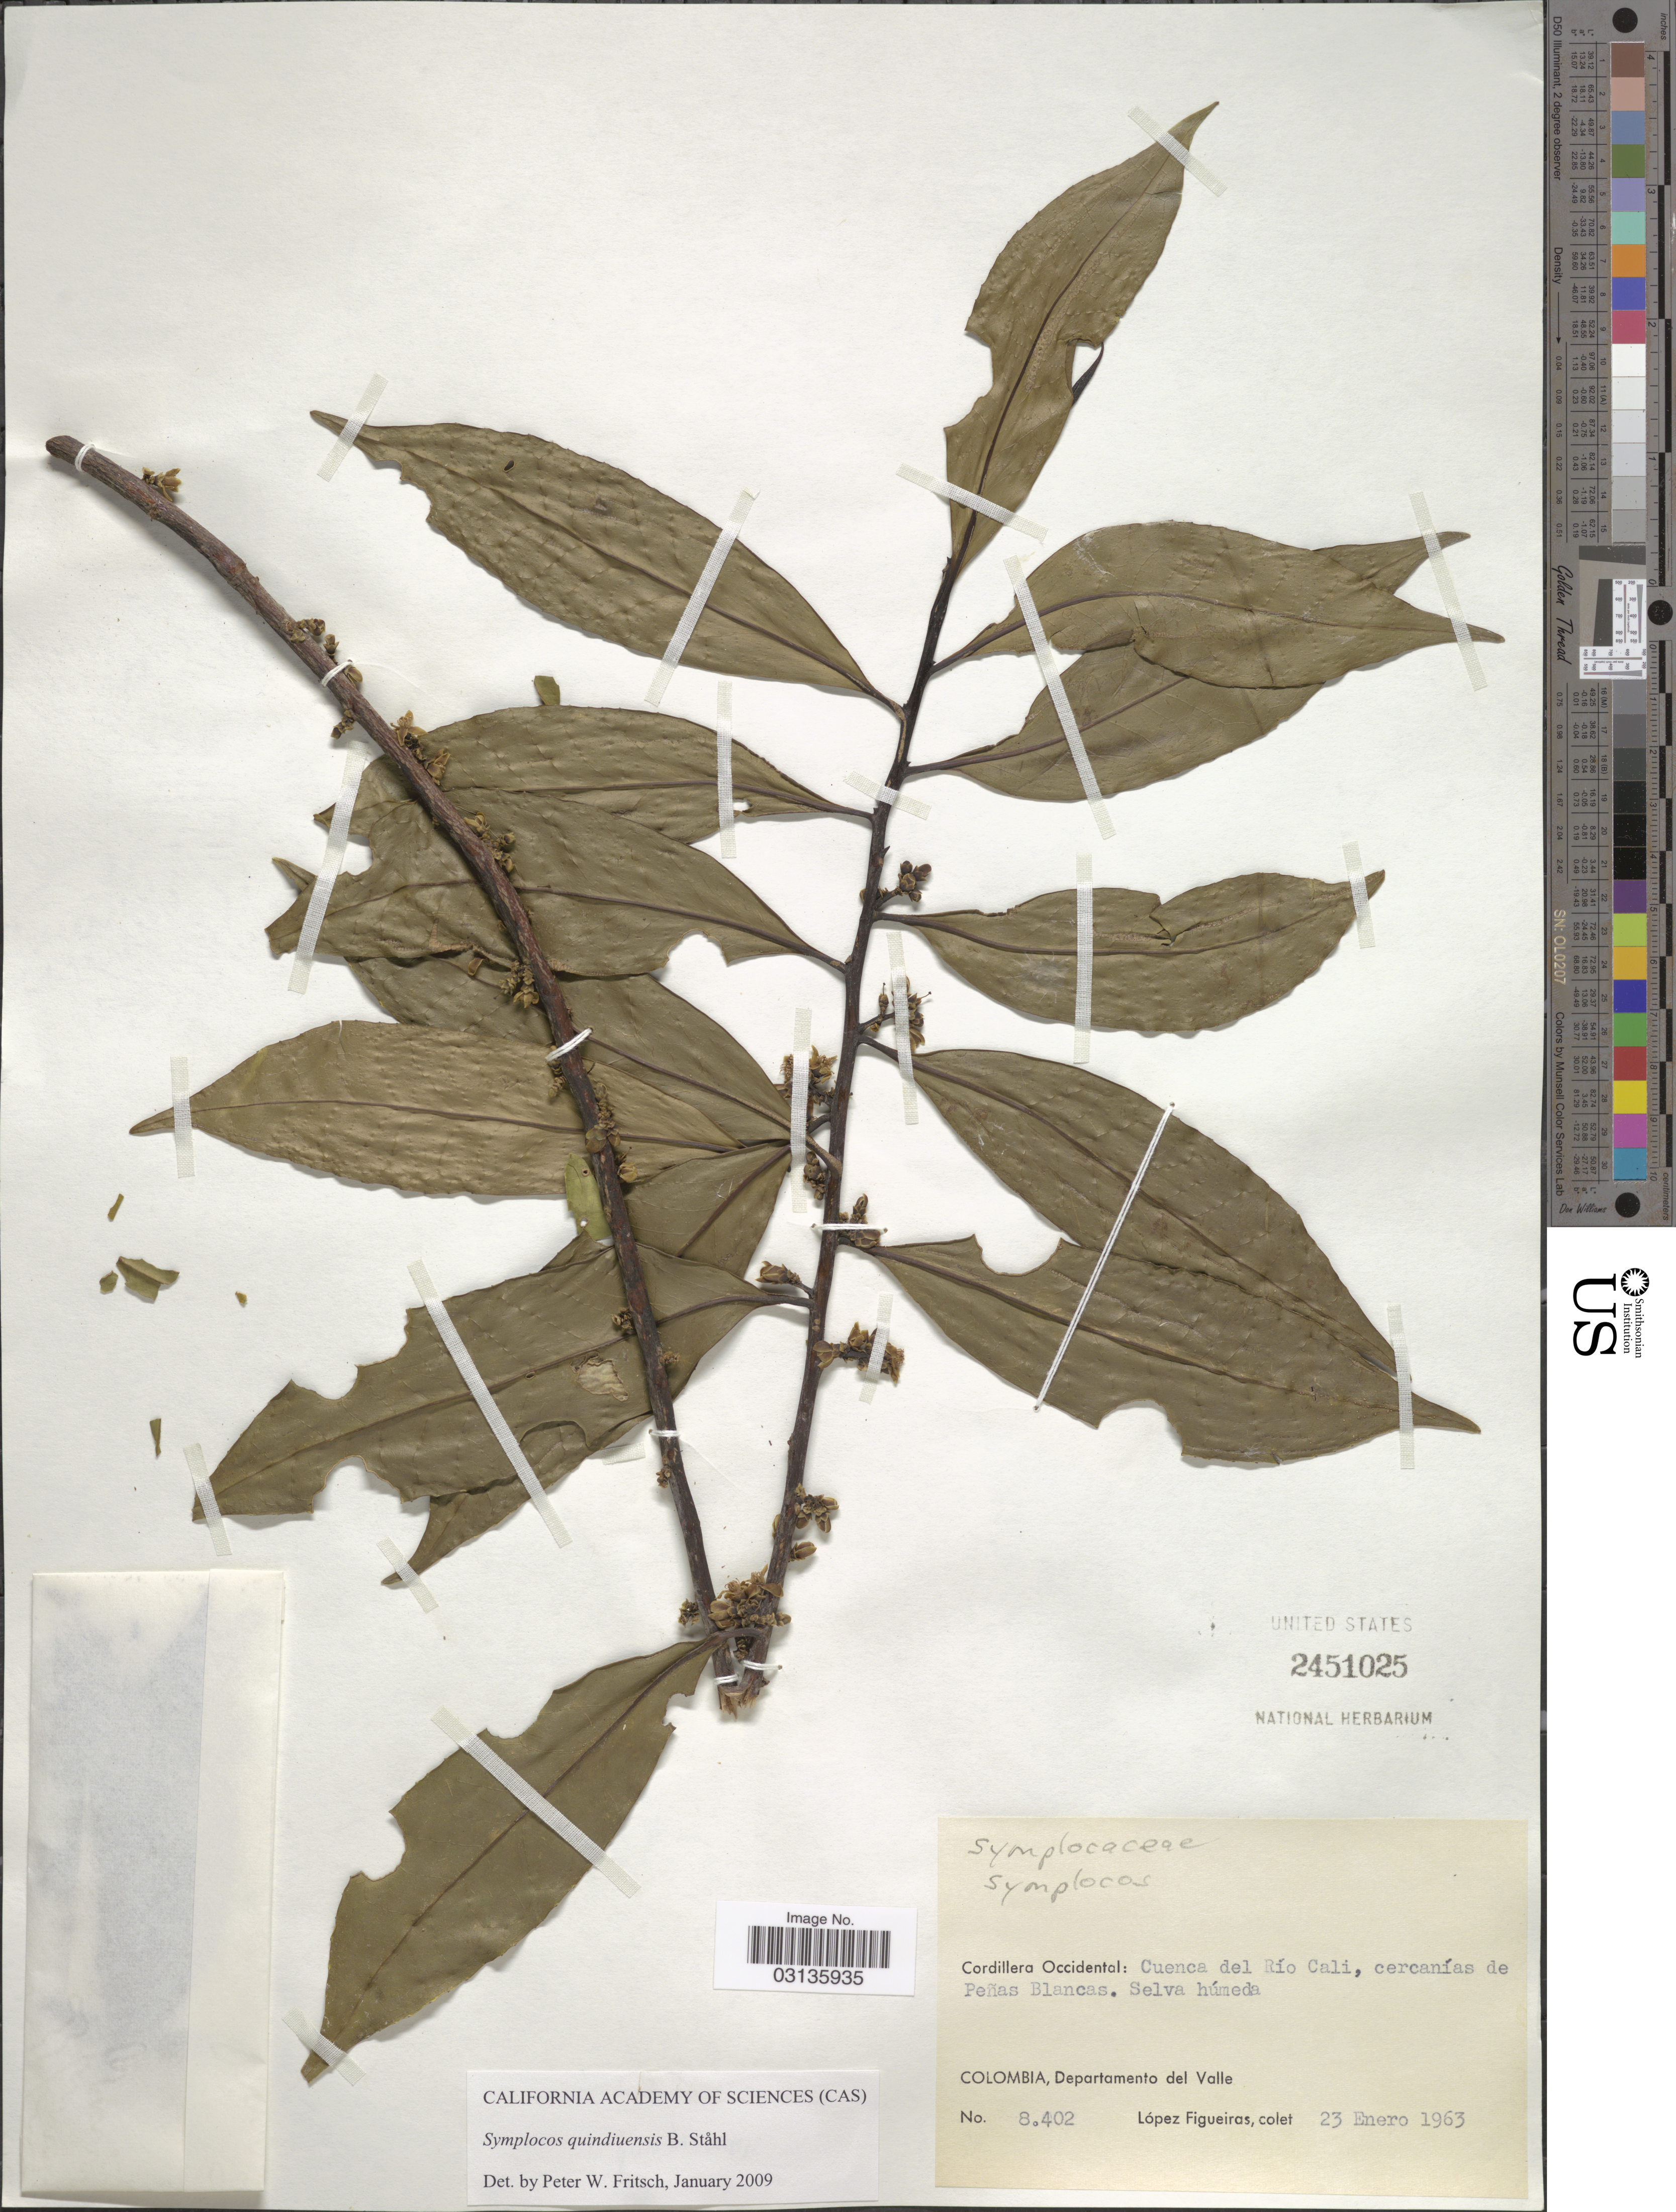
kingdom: Plantae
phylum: Tracheophyta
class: Magnoliopsida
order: Ericales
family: Symplocaceae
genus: Symplocos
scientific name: Symplocos quindiuensis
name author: Brand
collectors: M. López Figueiras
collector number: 8402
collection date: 1963-01-23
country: Colombia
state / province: Valle del Cauca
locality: Cordillera Occidental: Cuenca del Río Cali, cercanías de Peñas Blancas. Selva húmeda. Departamento del Valle.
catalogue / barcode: US 2451025